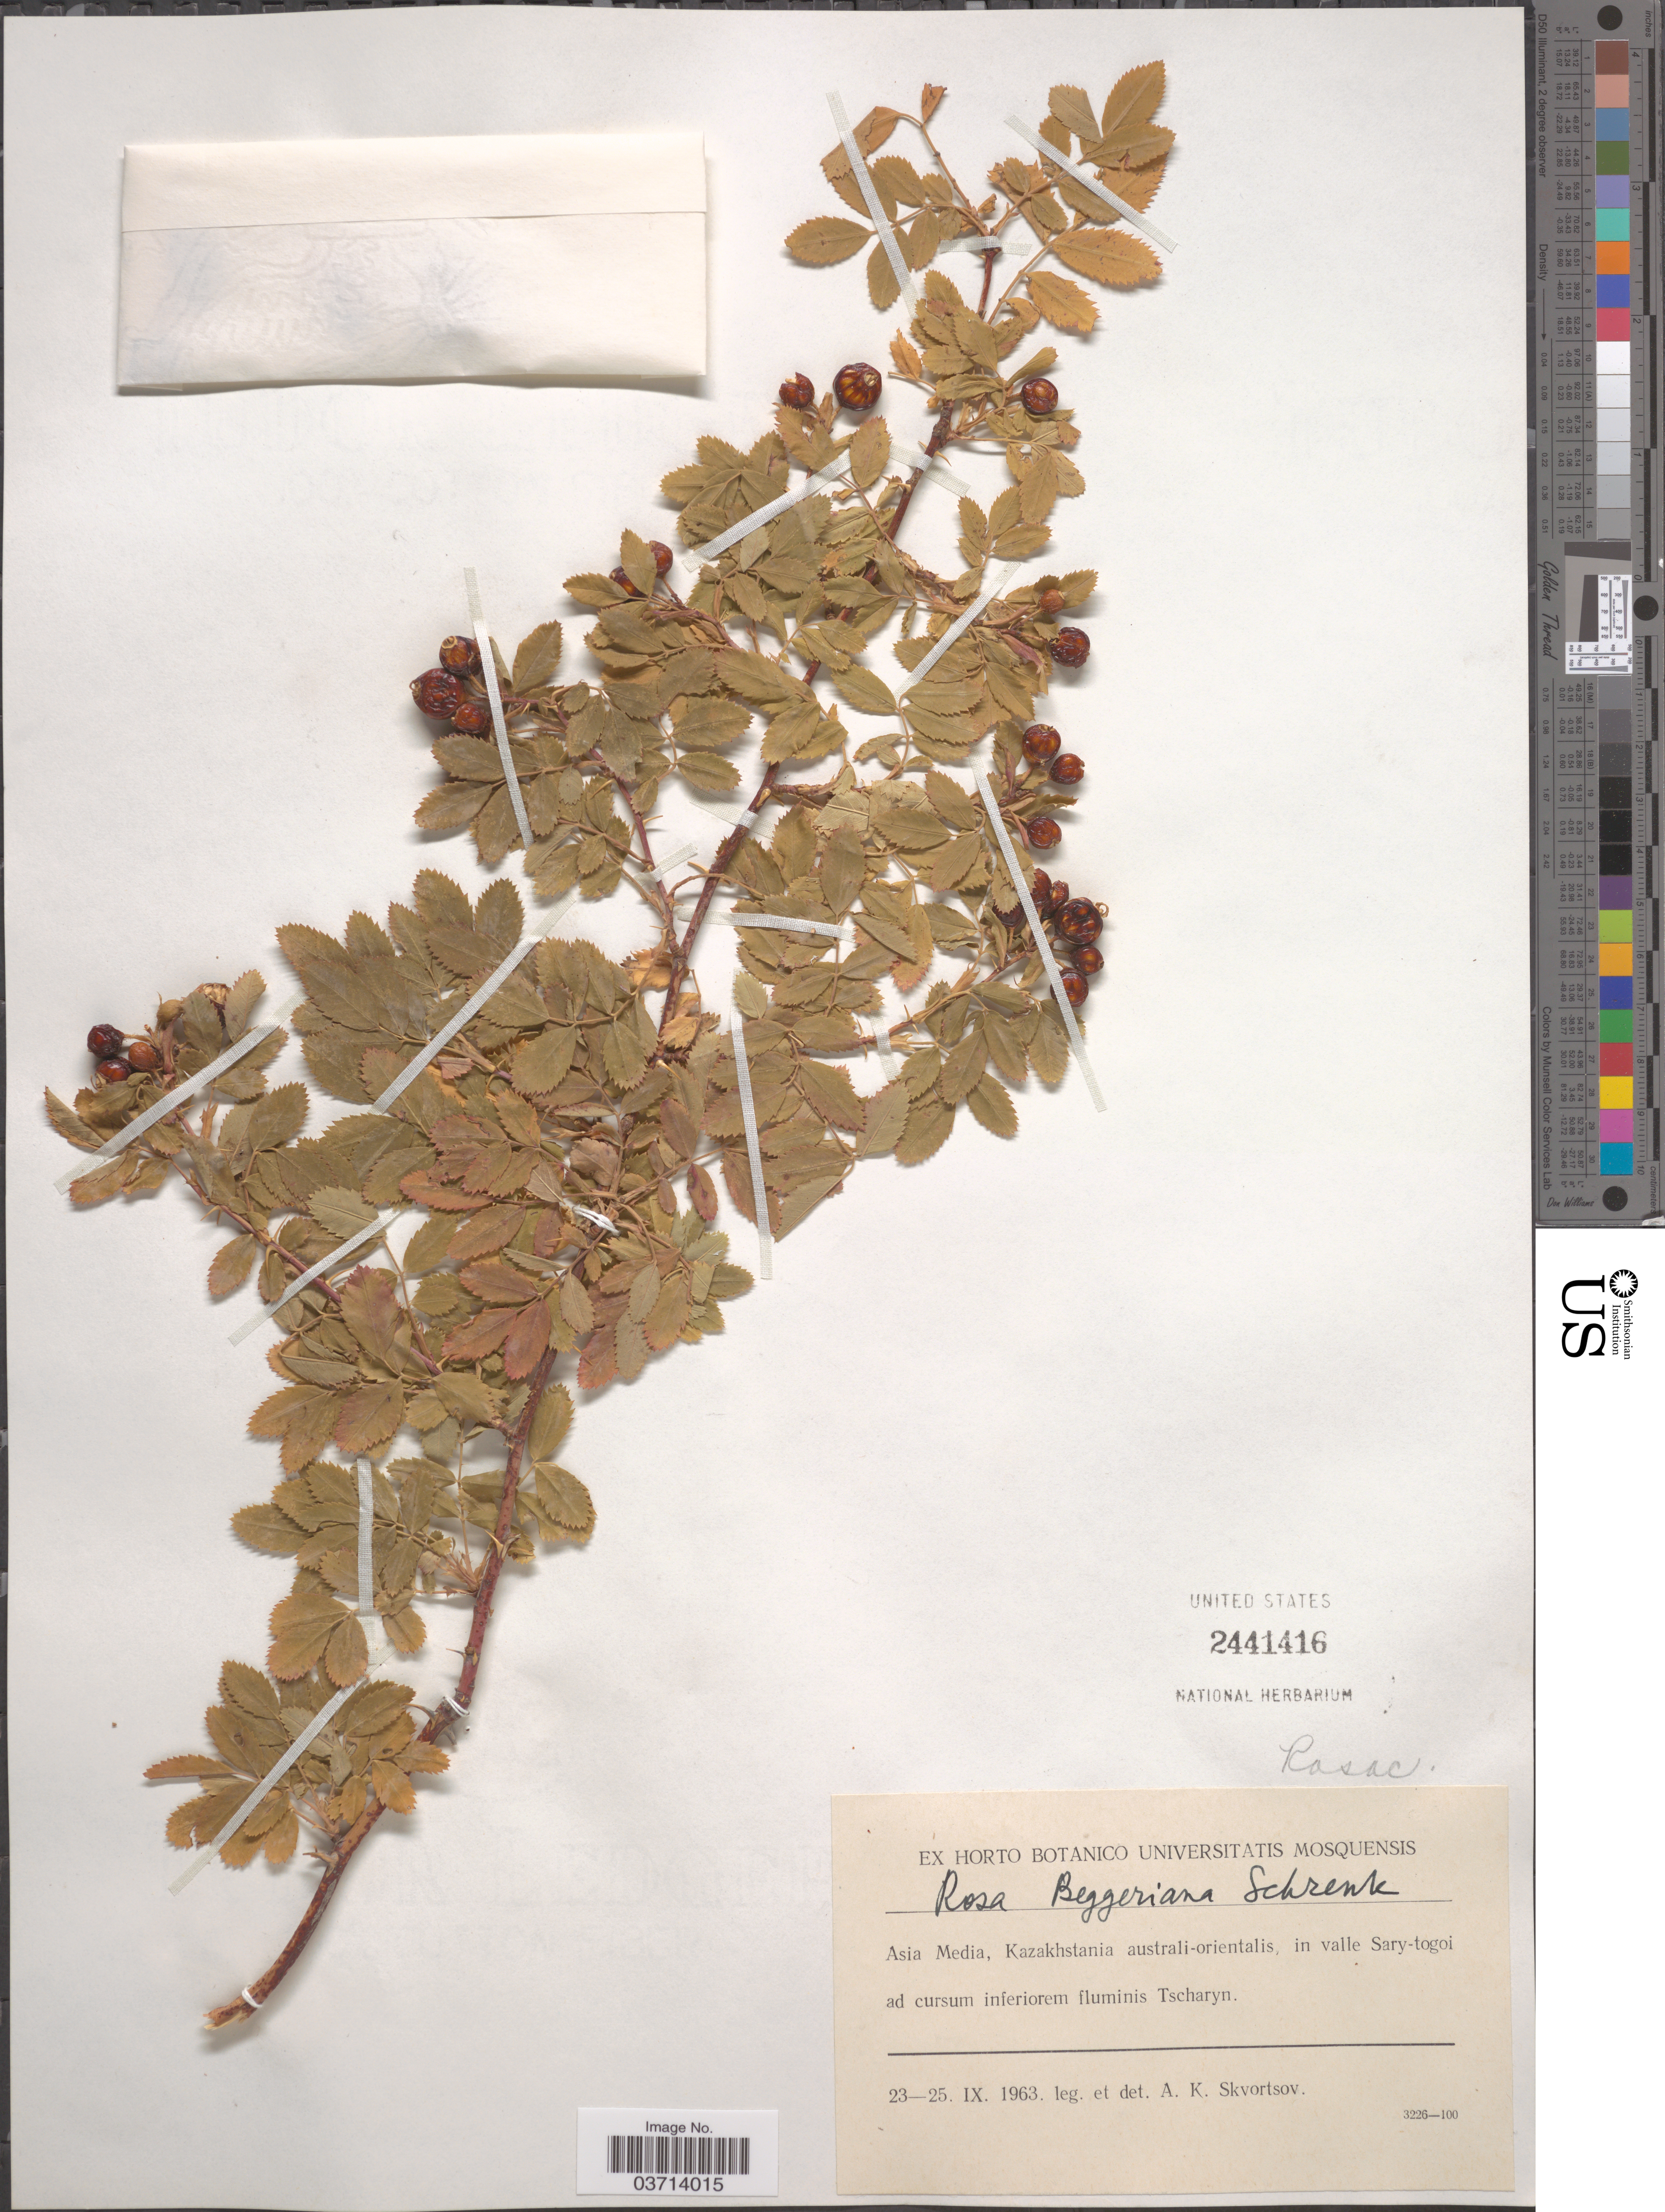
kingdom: Plantae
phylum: Tracheophyta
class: Magnoliopsida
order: Rosales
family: Rosaceae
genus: Rosa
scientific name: Rosa beggeriana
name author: Schrenk ex Fisch. & C.A. Mey.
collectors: A. K. Skvortsov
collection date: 1963-09-23/1963-09-25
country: Kazakhstan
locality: Asia Media, Kazakhstania australi-orientalis, in valle Sary-togoi ad cursum inferiorem fluminis Tscharyn.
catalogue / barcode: US 2441416